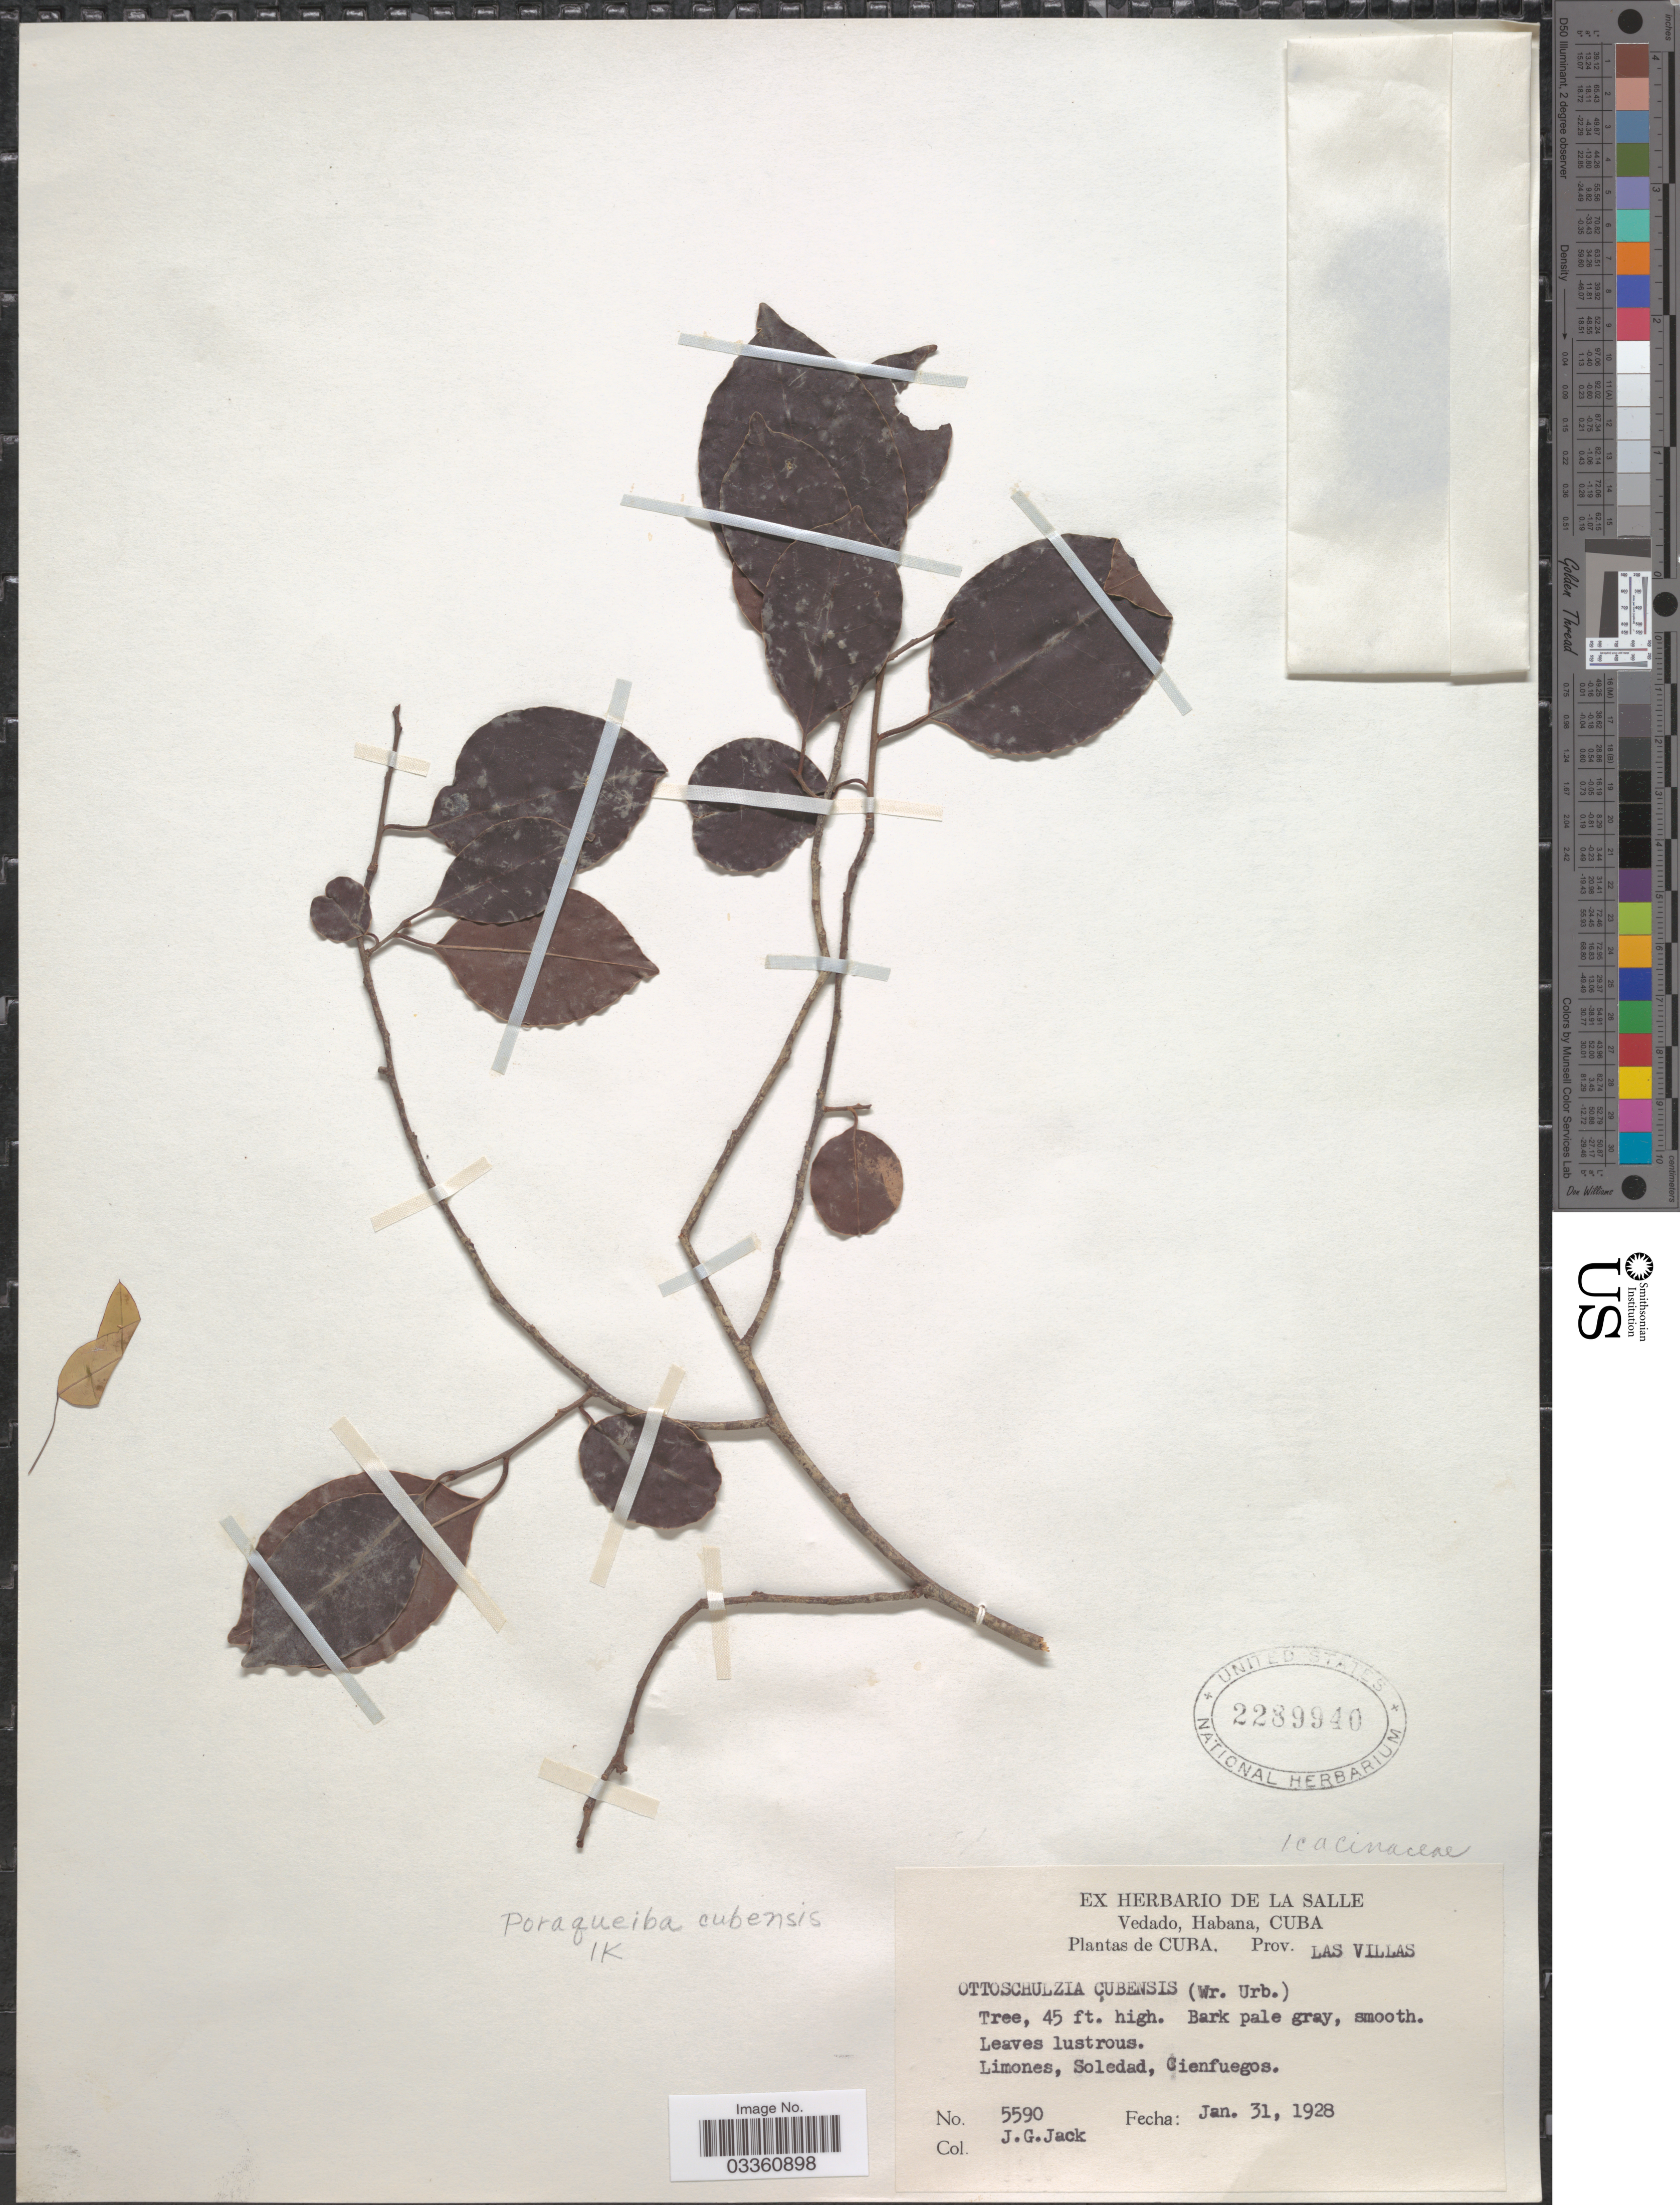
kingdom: Plantae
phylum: Tracheophyta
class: Magnoliopsida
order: Metteniusales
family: Metteniusaceae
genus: Poraqueiba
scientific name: Poraqueiba cubensis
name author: C. Wright ex Griseb.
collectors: J. G. Jack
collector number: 5590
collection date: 1928-01-31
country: Cuba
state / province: Las Villas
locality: Limones, Soledad, Cienfuegos.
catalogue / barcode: US 2289940